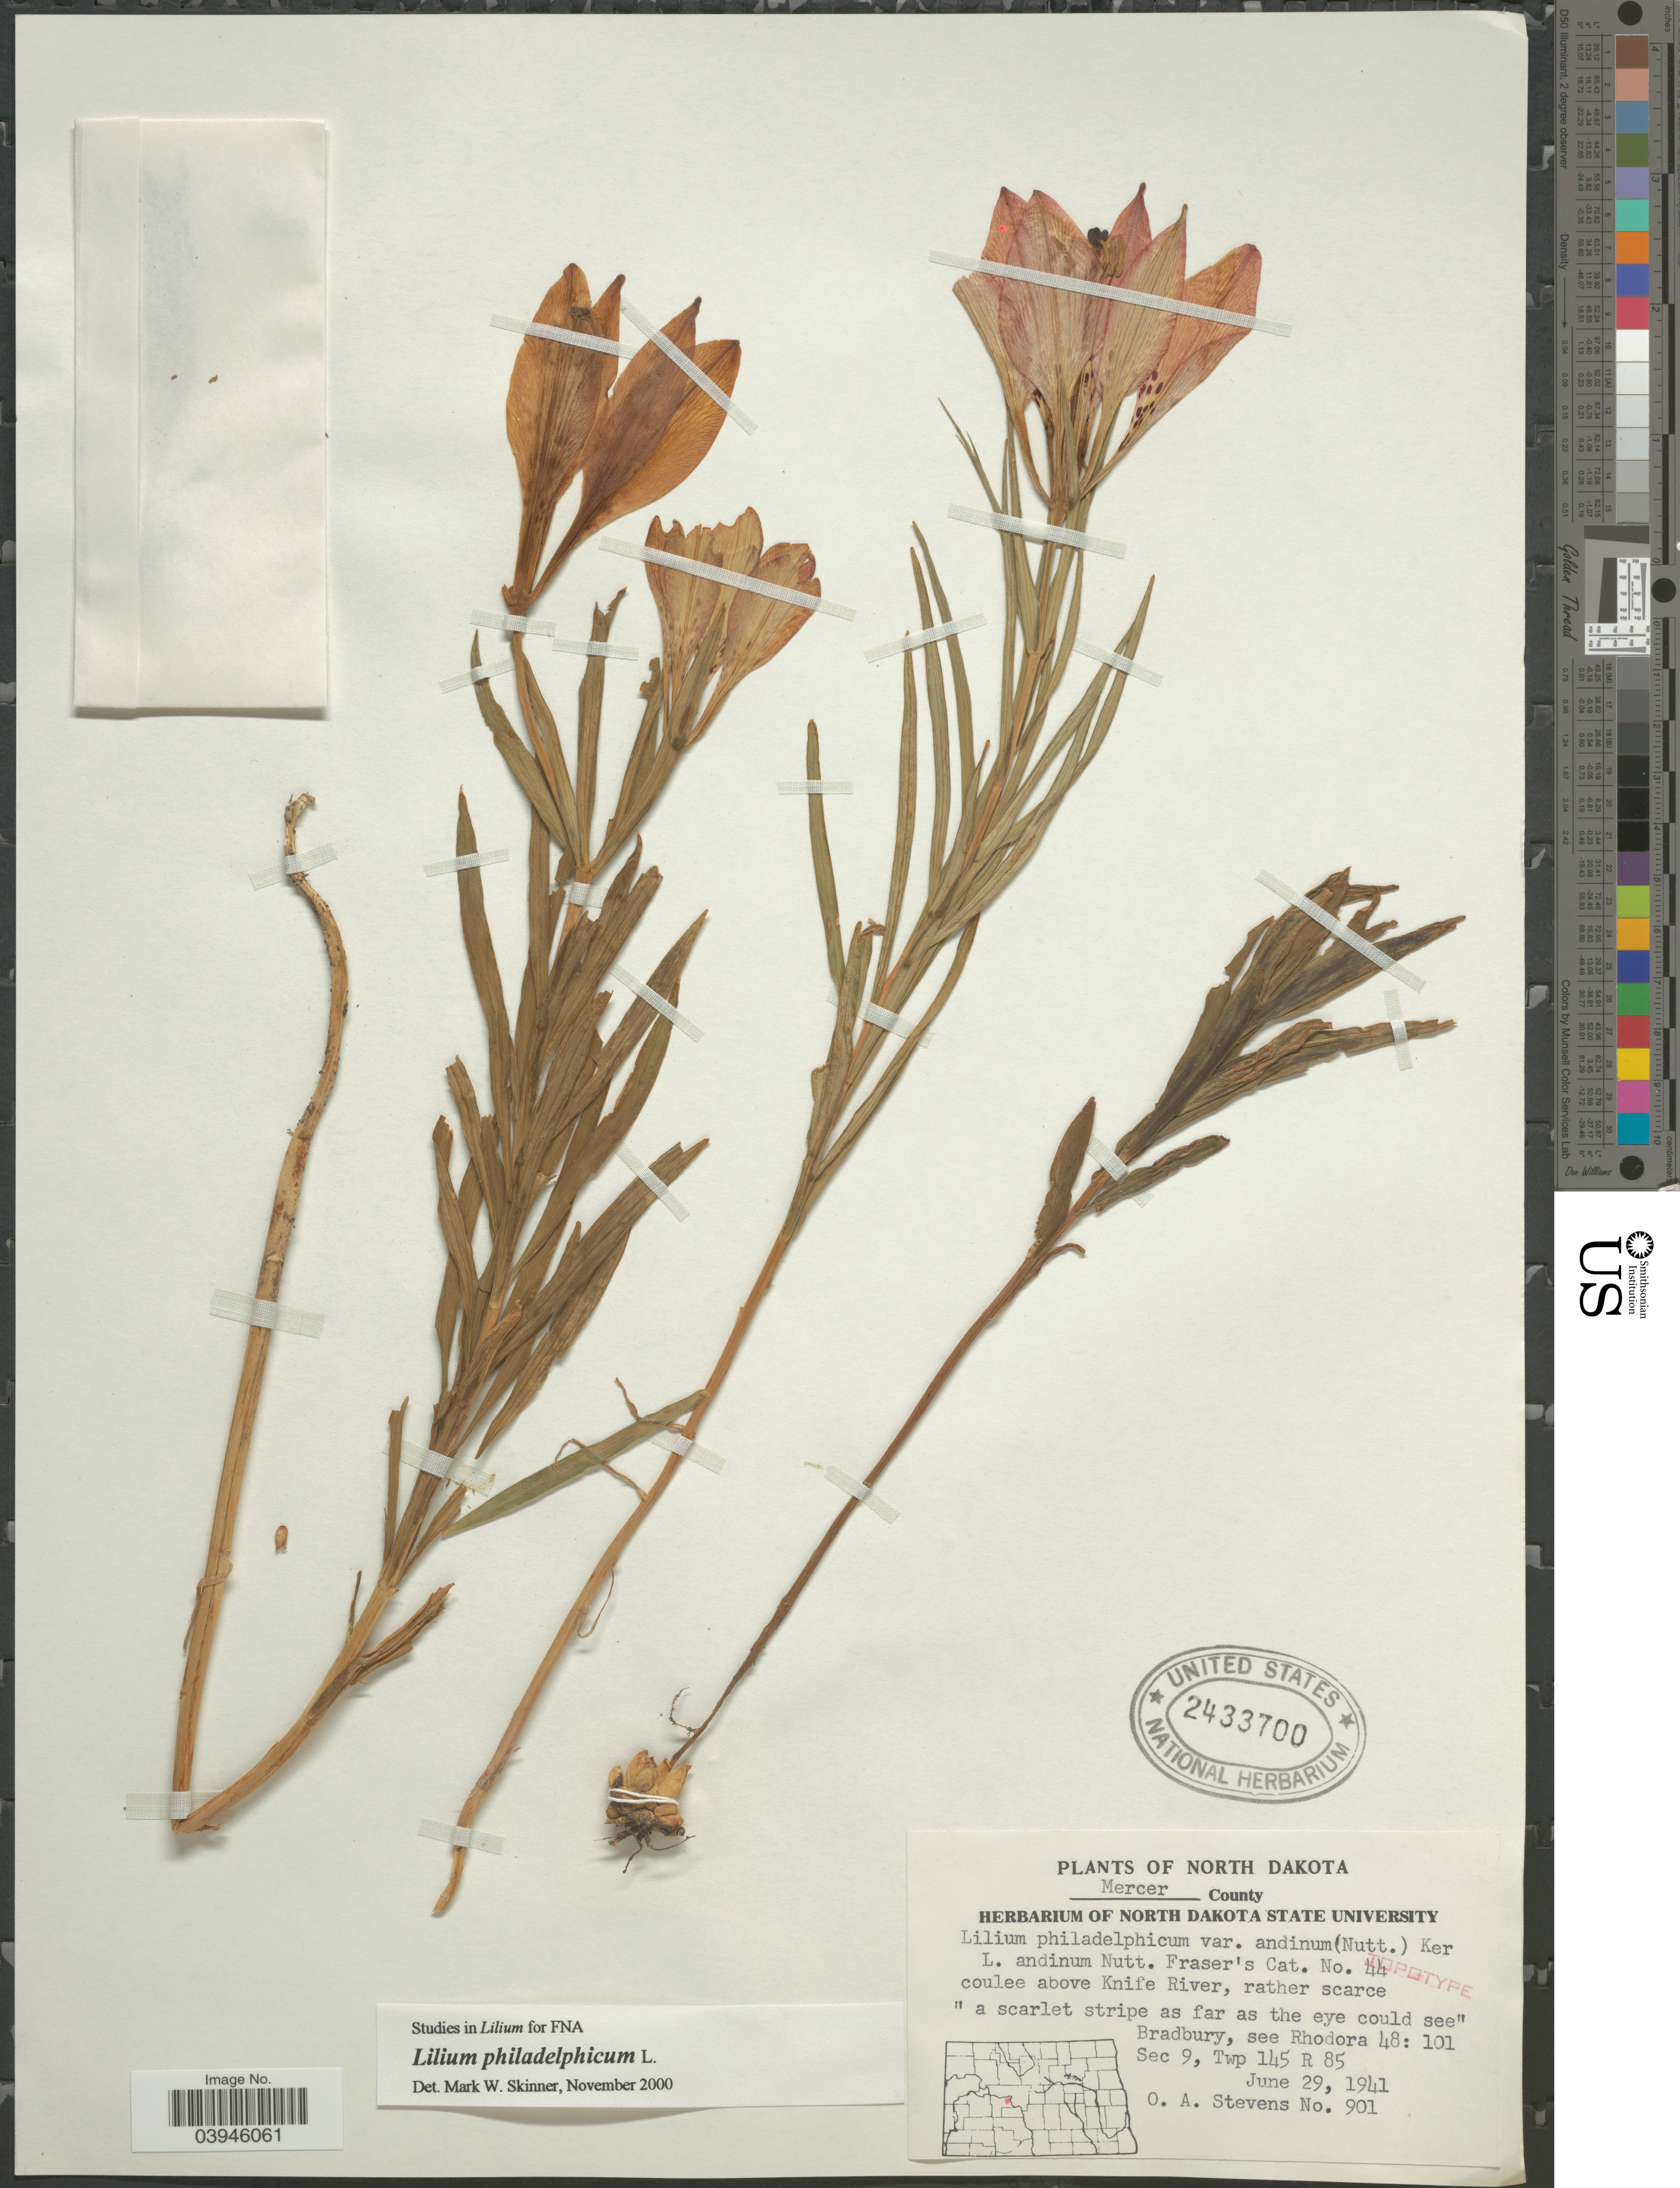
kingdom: Plantae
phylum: Tracheophyta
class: Liliopsida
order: Liliales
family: Liliaceae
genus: Lilium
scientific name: Lilium philadelphicum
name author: L.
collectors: O. A. Stevens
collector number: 901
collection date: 1941-06-29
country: United States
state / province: North Dakota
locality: Mercer County. Coulee above Knife River. Sec 9, Twp 145 R 85.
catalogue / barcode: US 2433700